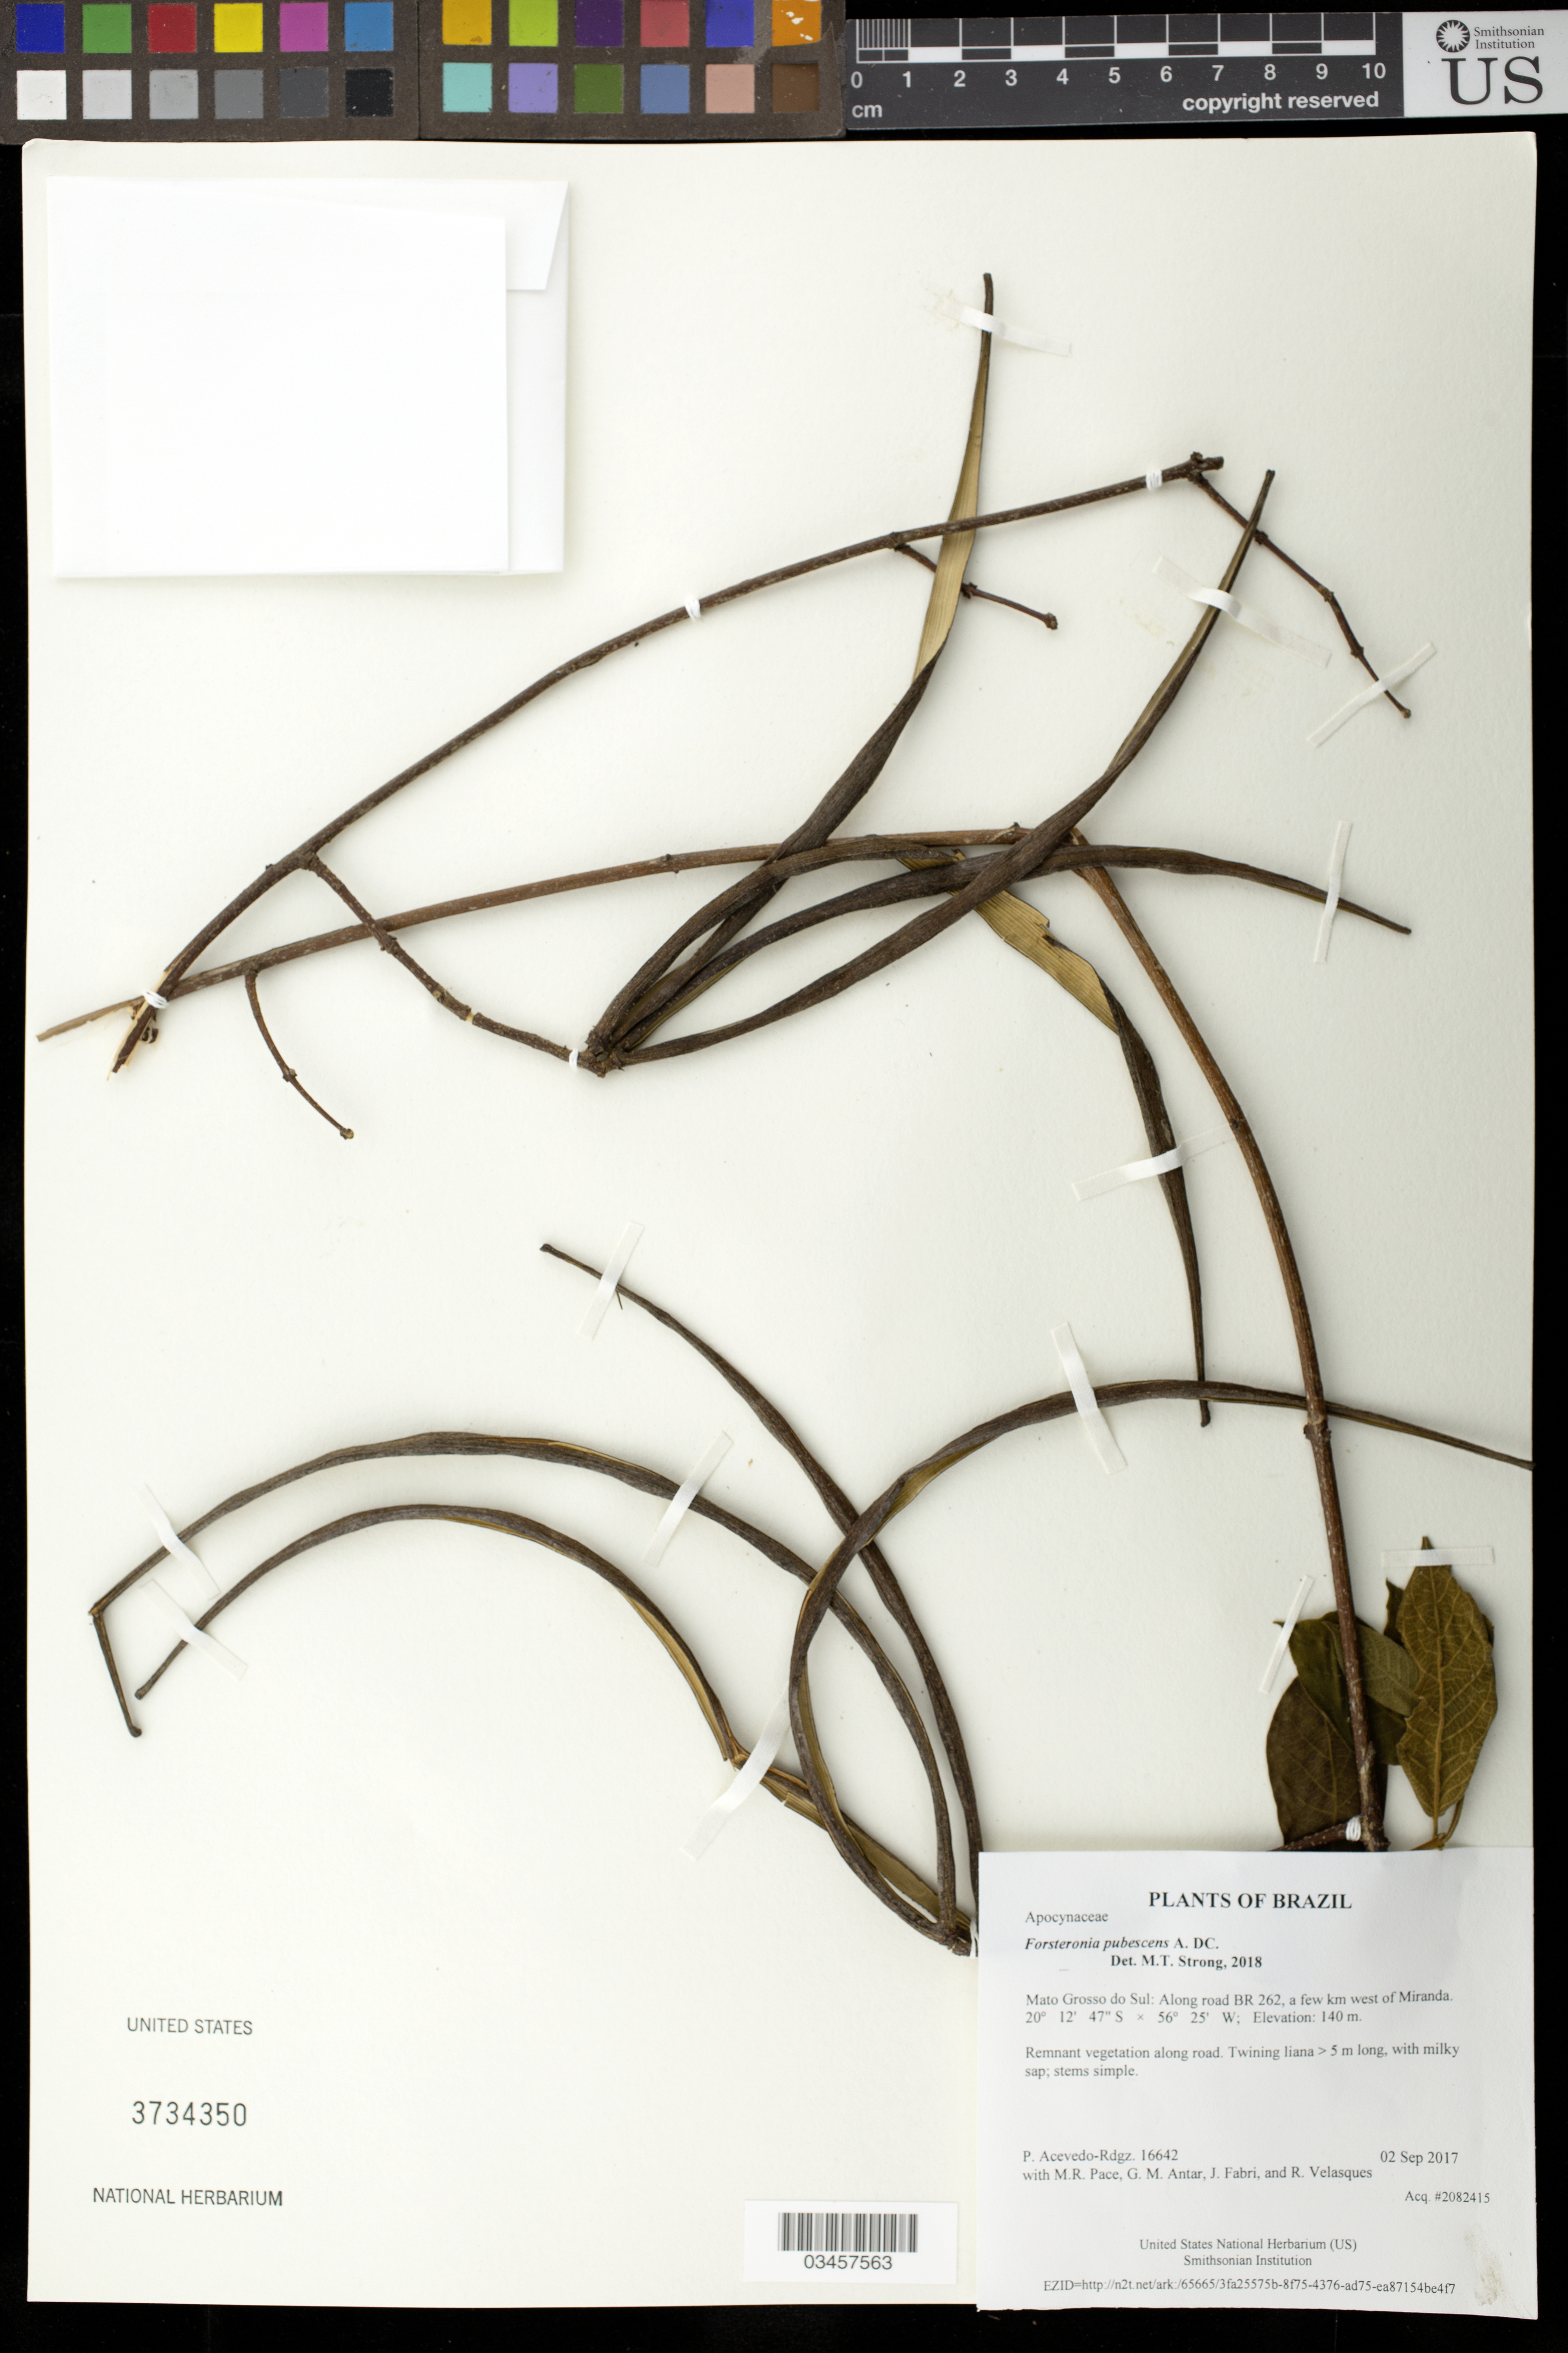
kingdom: Plantae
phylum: Tracheophyta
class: Magnoliopsida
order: Gentianales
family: Apocynaceae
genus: Forsteronia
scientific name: Forsteronia pubescens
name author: A. DC.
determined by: Strong, Mark T., (BOT), Smithsonian Institution - National Museum of Natural History (UNITED STATES)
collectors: P. Acevedo-Rodr., M. R. Pace, G. M. Antar, J. Fabri & R. Velasques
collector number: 16642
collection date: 2017-09-02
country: Brazil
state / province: Mato Grosso do Sul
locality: Along road BR 262, a few km west of Miranda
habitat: Remnant vegetation along road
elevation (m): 140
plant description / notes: US, NY, K, MO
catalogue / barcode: US 3734350